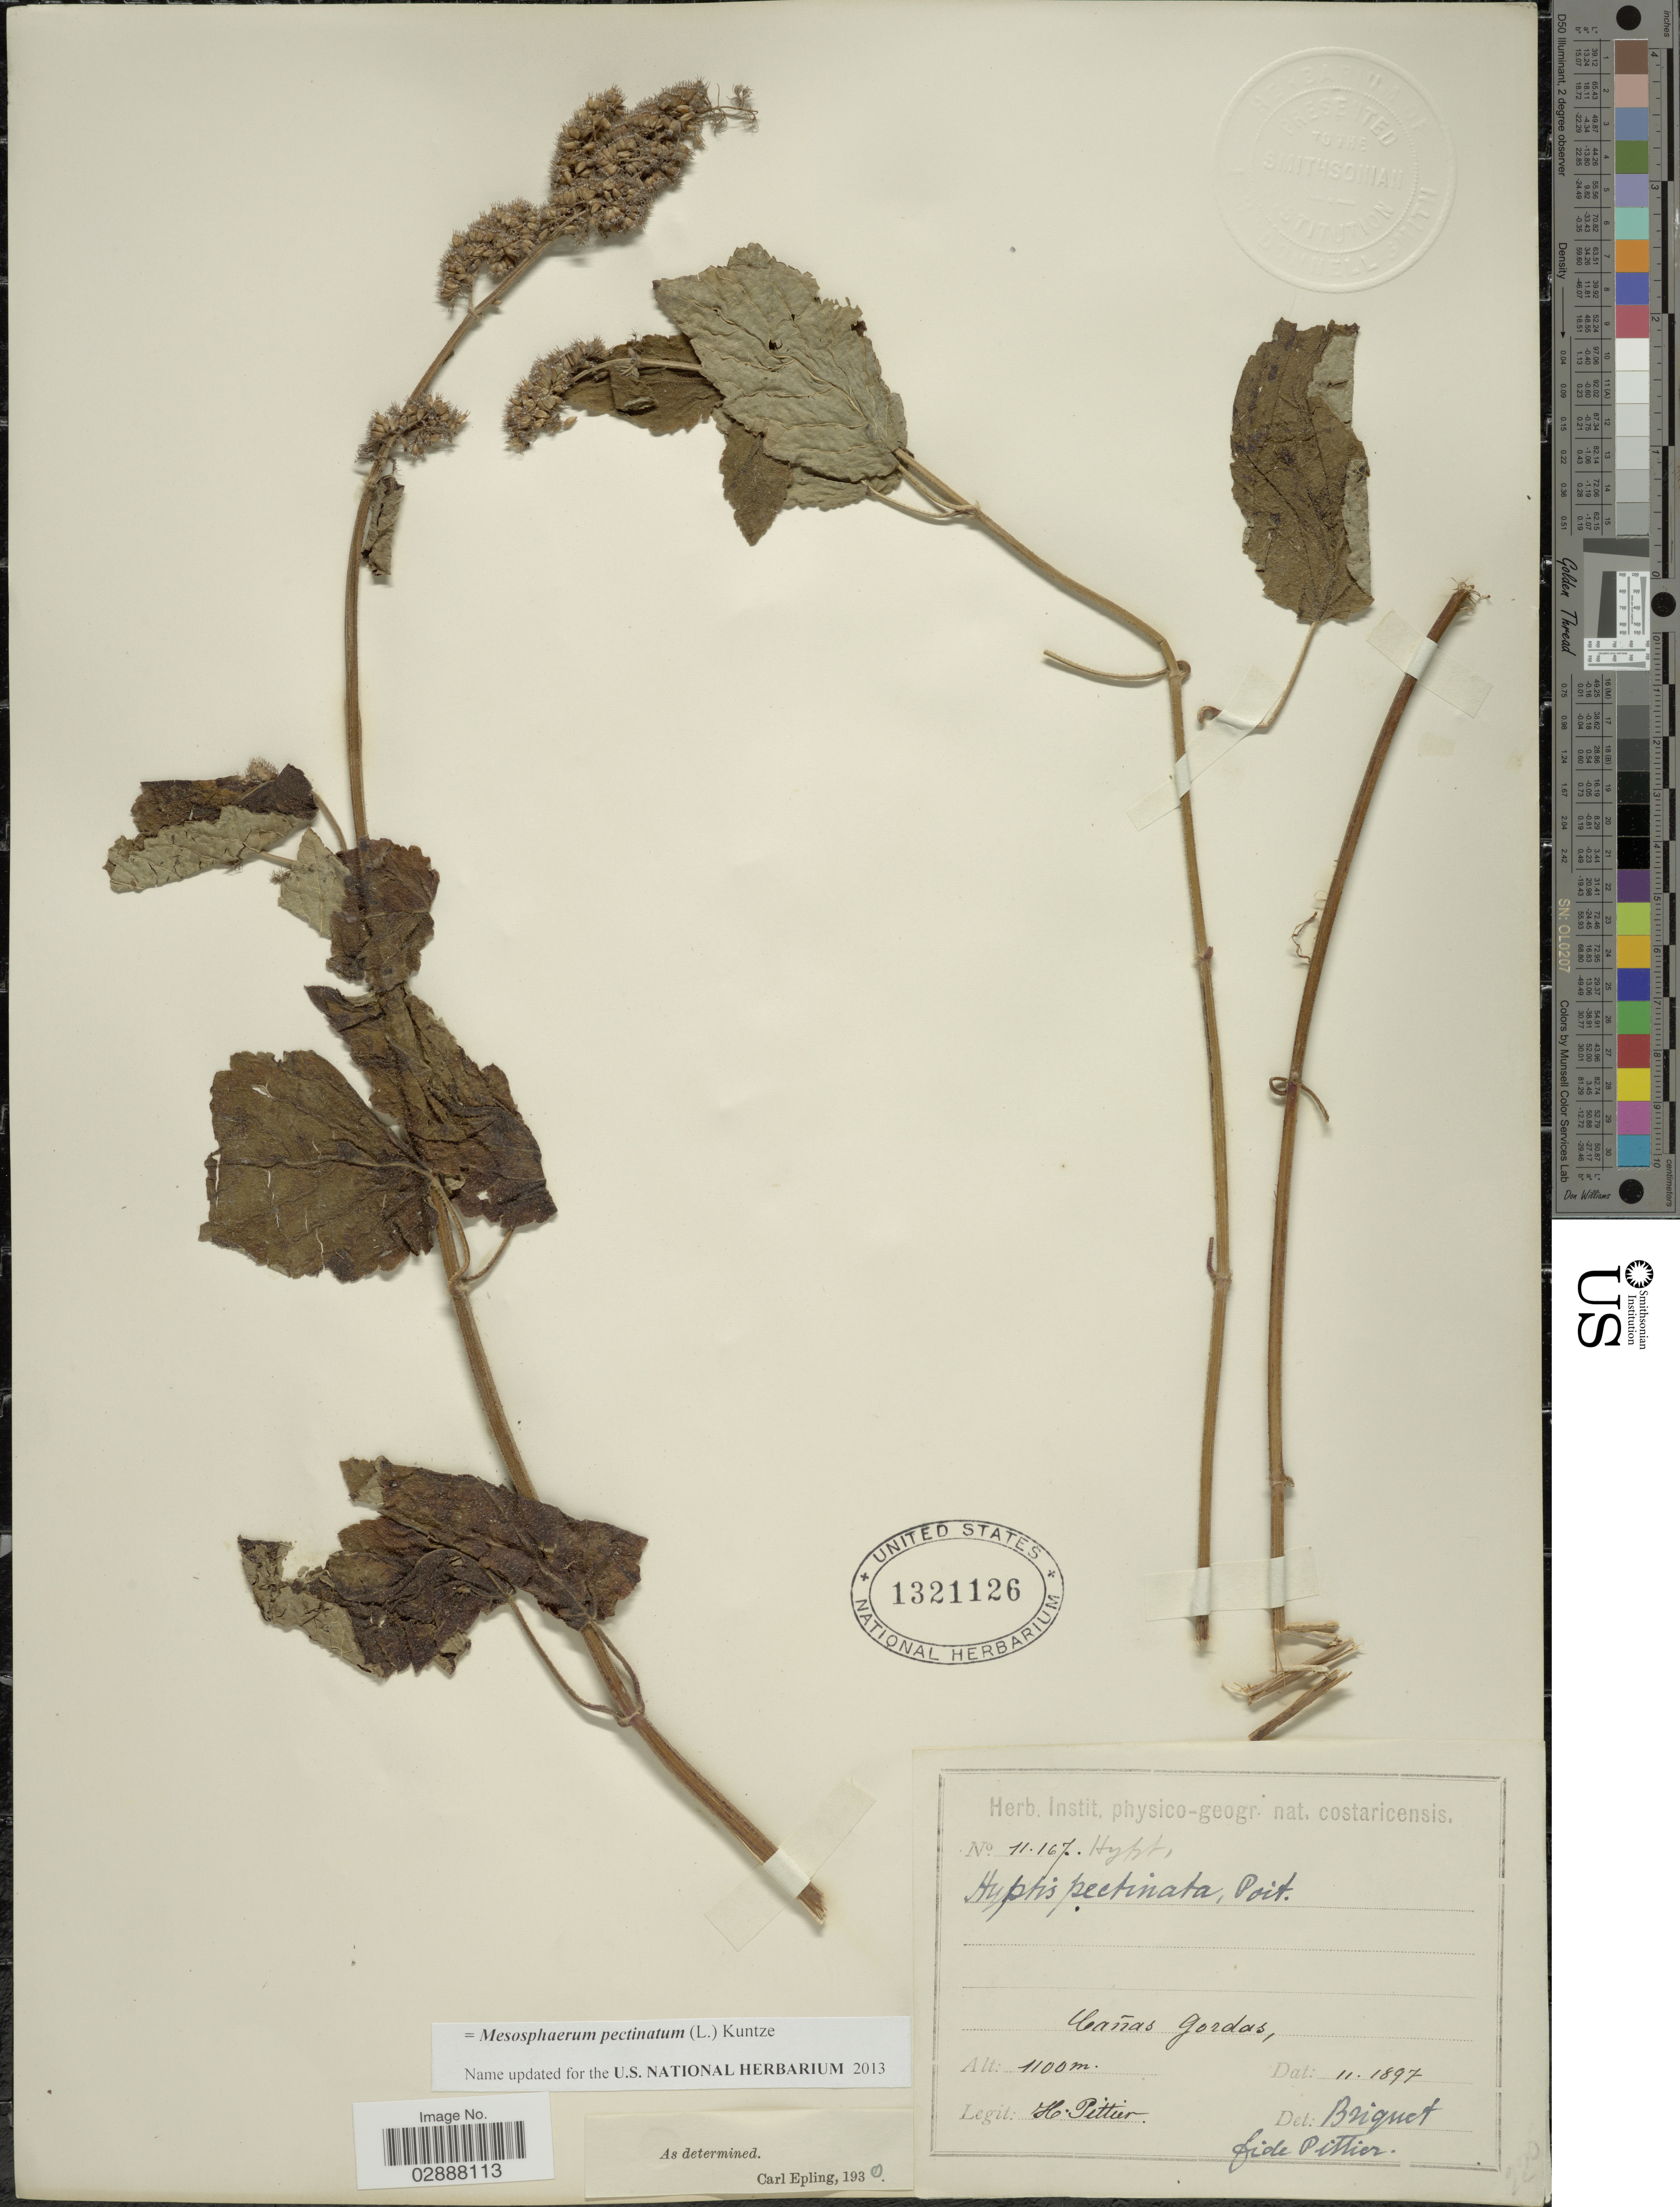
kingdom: Plantae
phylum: Tracheophyta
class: Magnoliopsida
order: Lamiales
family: Lamiaceae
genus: Mesosphaerum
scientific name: Mesosphaerum pectinatum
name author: (L.) Kuntze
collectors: H. F. Pittier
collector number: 11167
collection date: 1897-02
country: Costa Rica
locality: Cañas Gordas.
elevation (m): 1100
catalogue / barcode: US 1321126